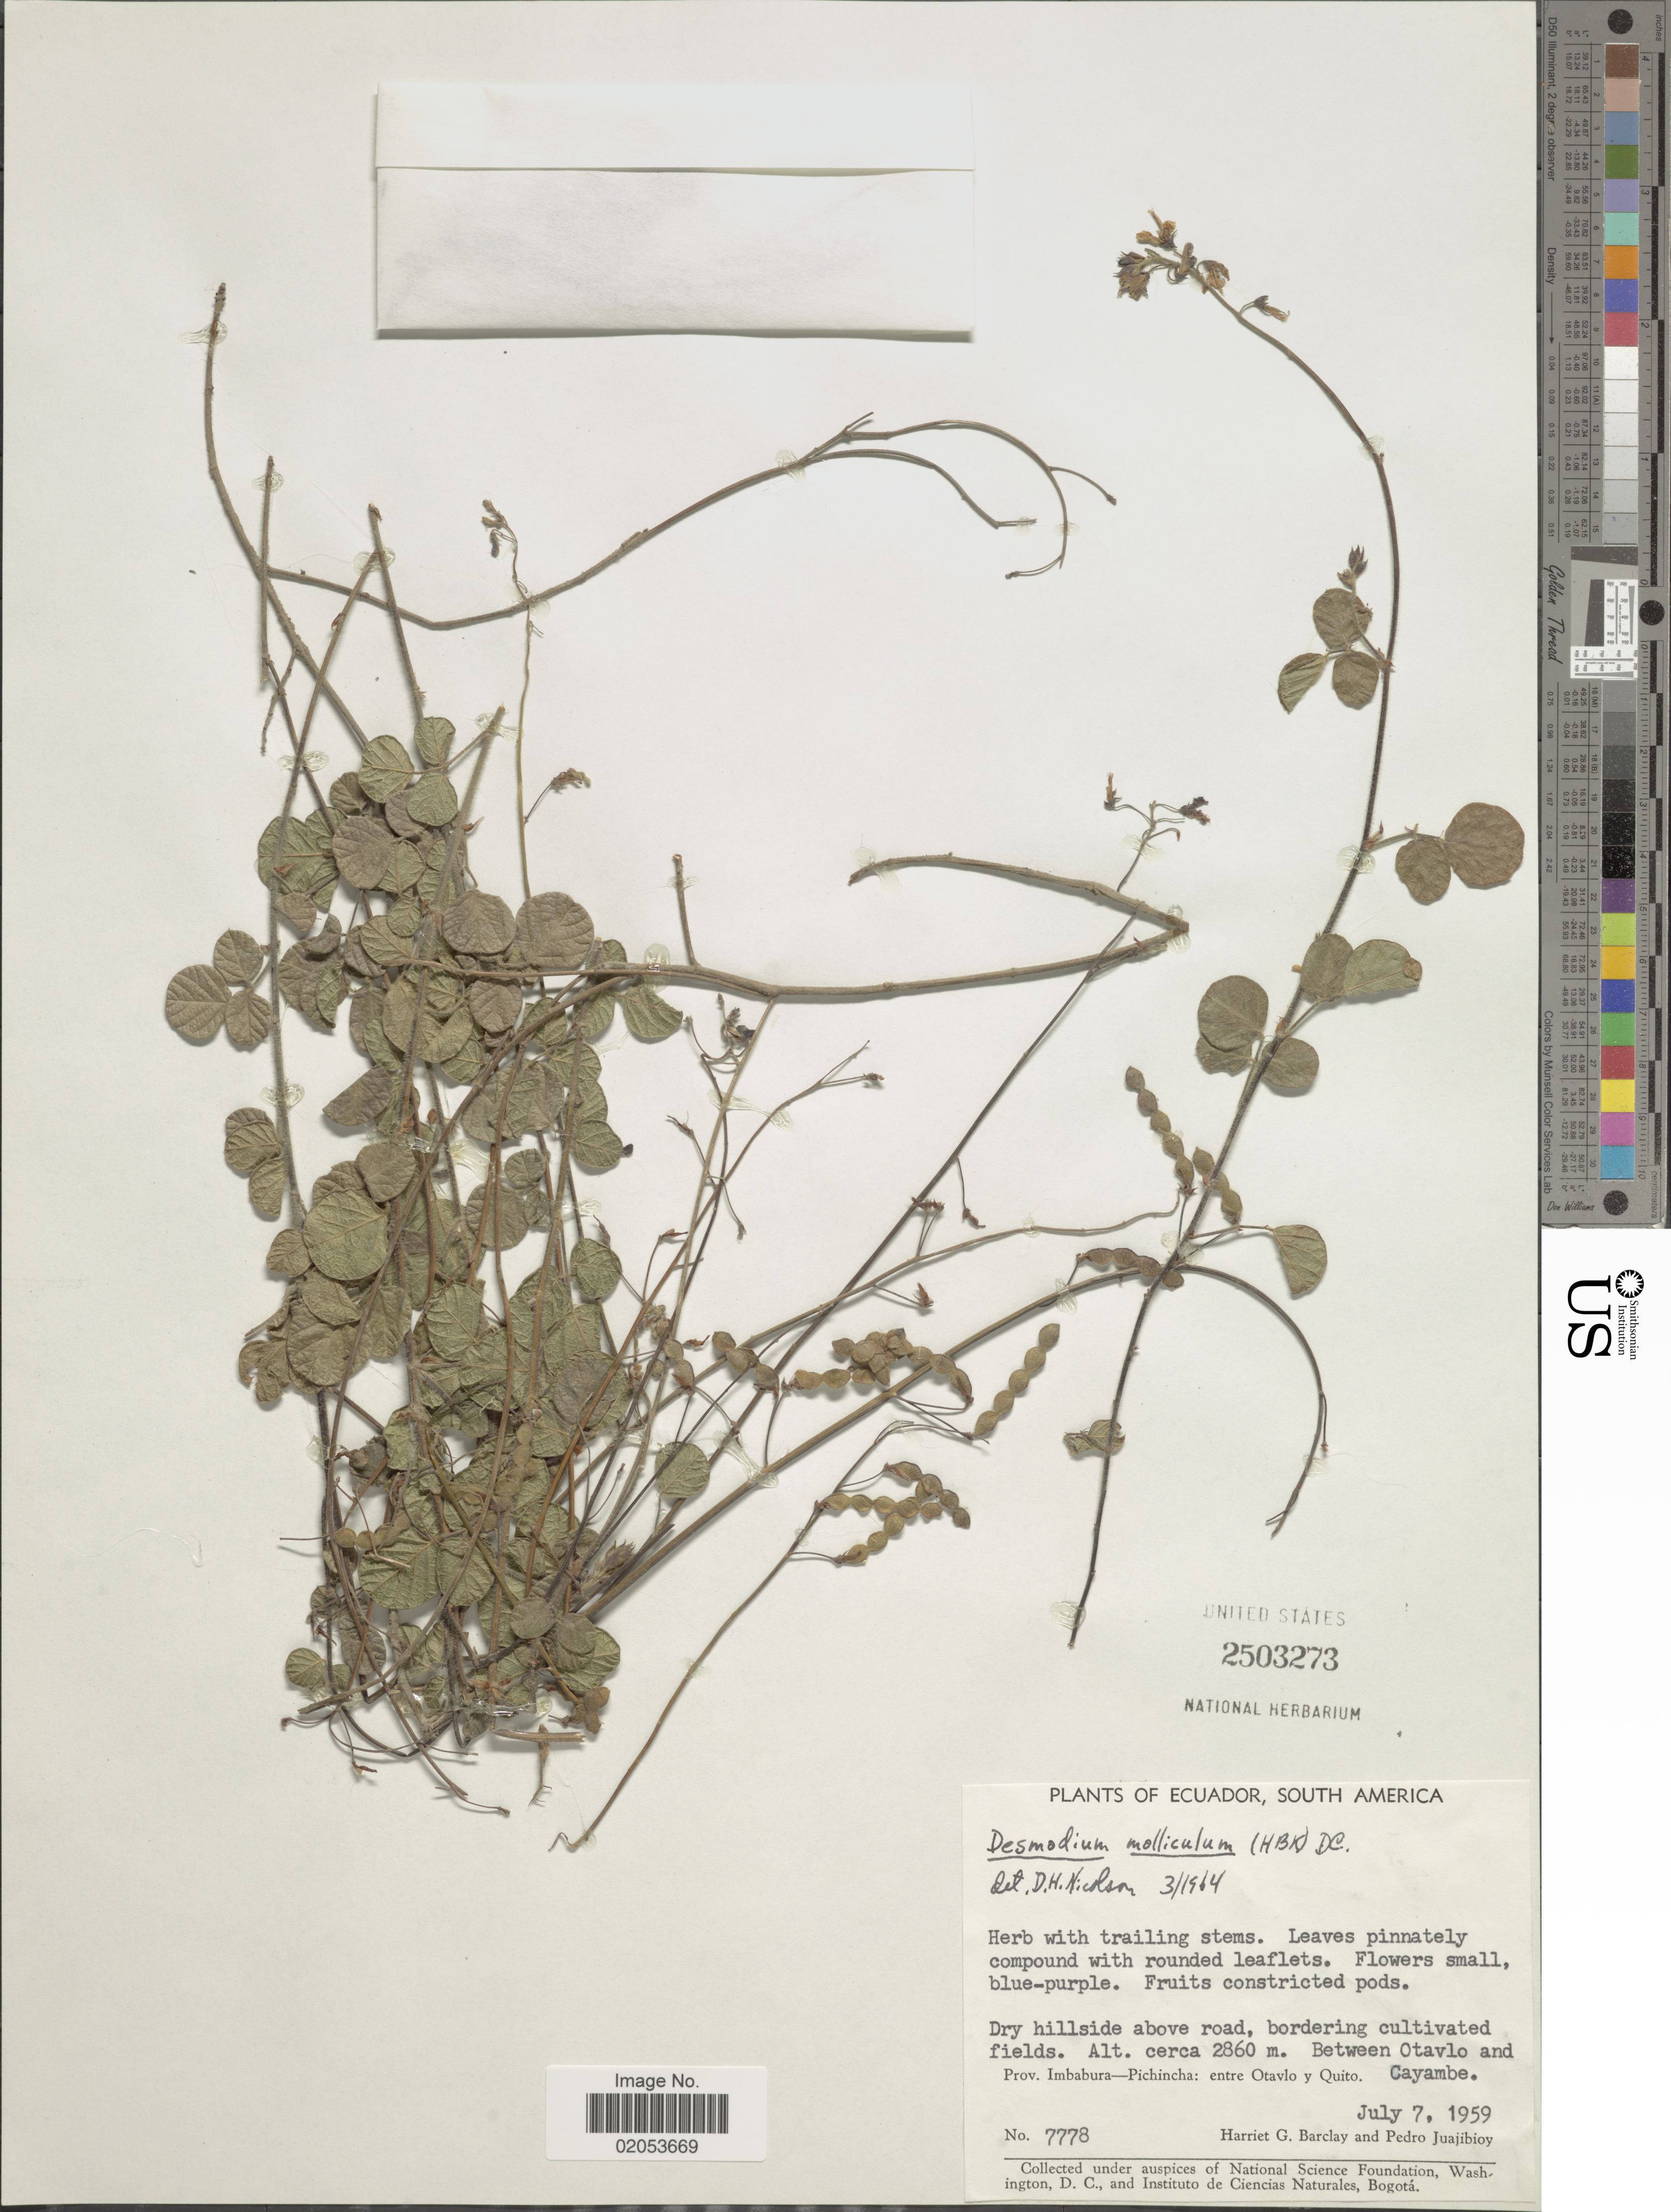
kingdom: Plantae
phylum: Tracheophyta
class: Magnoliopsida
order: Fabales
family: Fabaceae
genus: Desmodium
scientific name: Desmodium molliculum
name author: (Kunth) DC.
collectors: H. G. Barclay & P. Juajibioy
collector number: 7778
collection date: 1959-07-07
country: Ecuador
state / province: Pichincha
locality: Dry hillside above road, bordering cultivated fields, between Otavlo and Cayambe, Imbabura-Pichincha: entre Otavle y Quito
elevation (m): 2860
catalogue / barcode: US 2503273